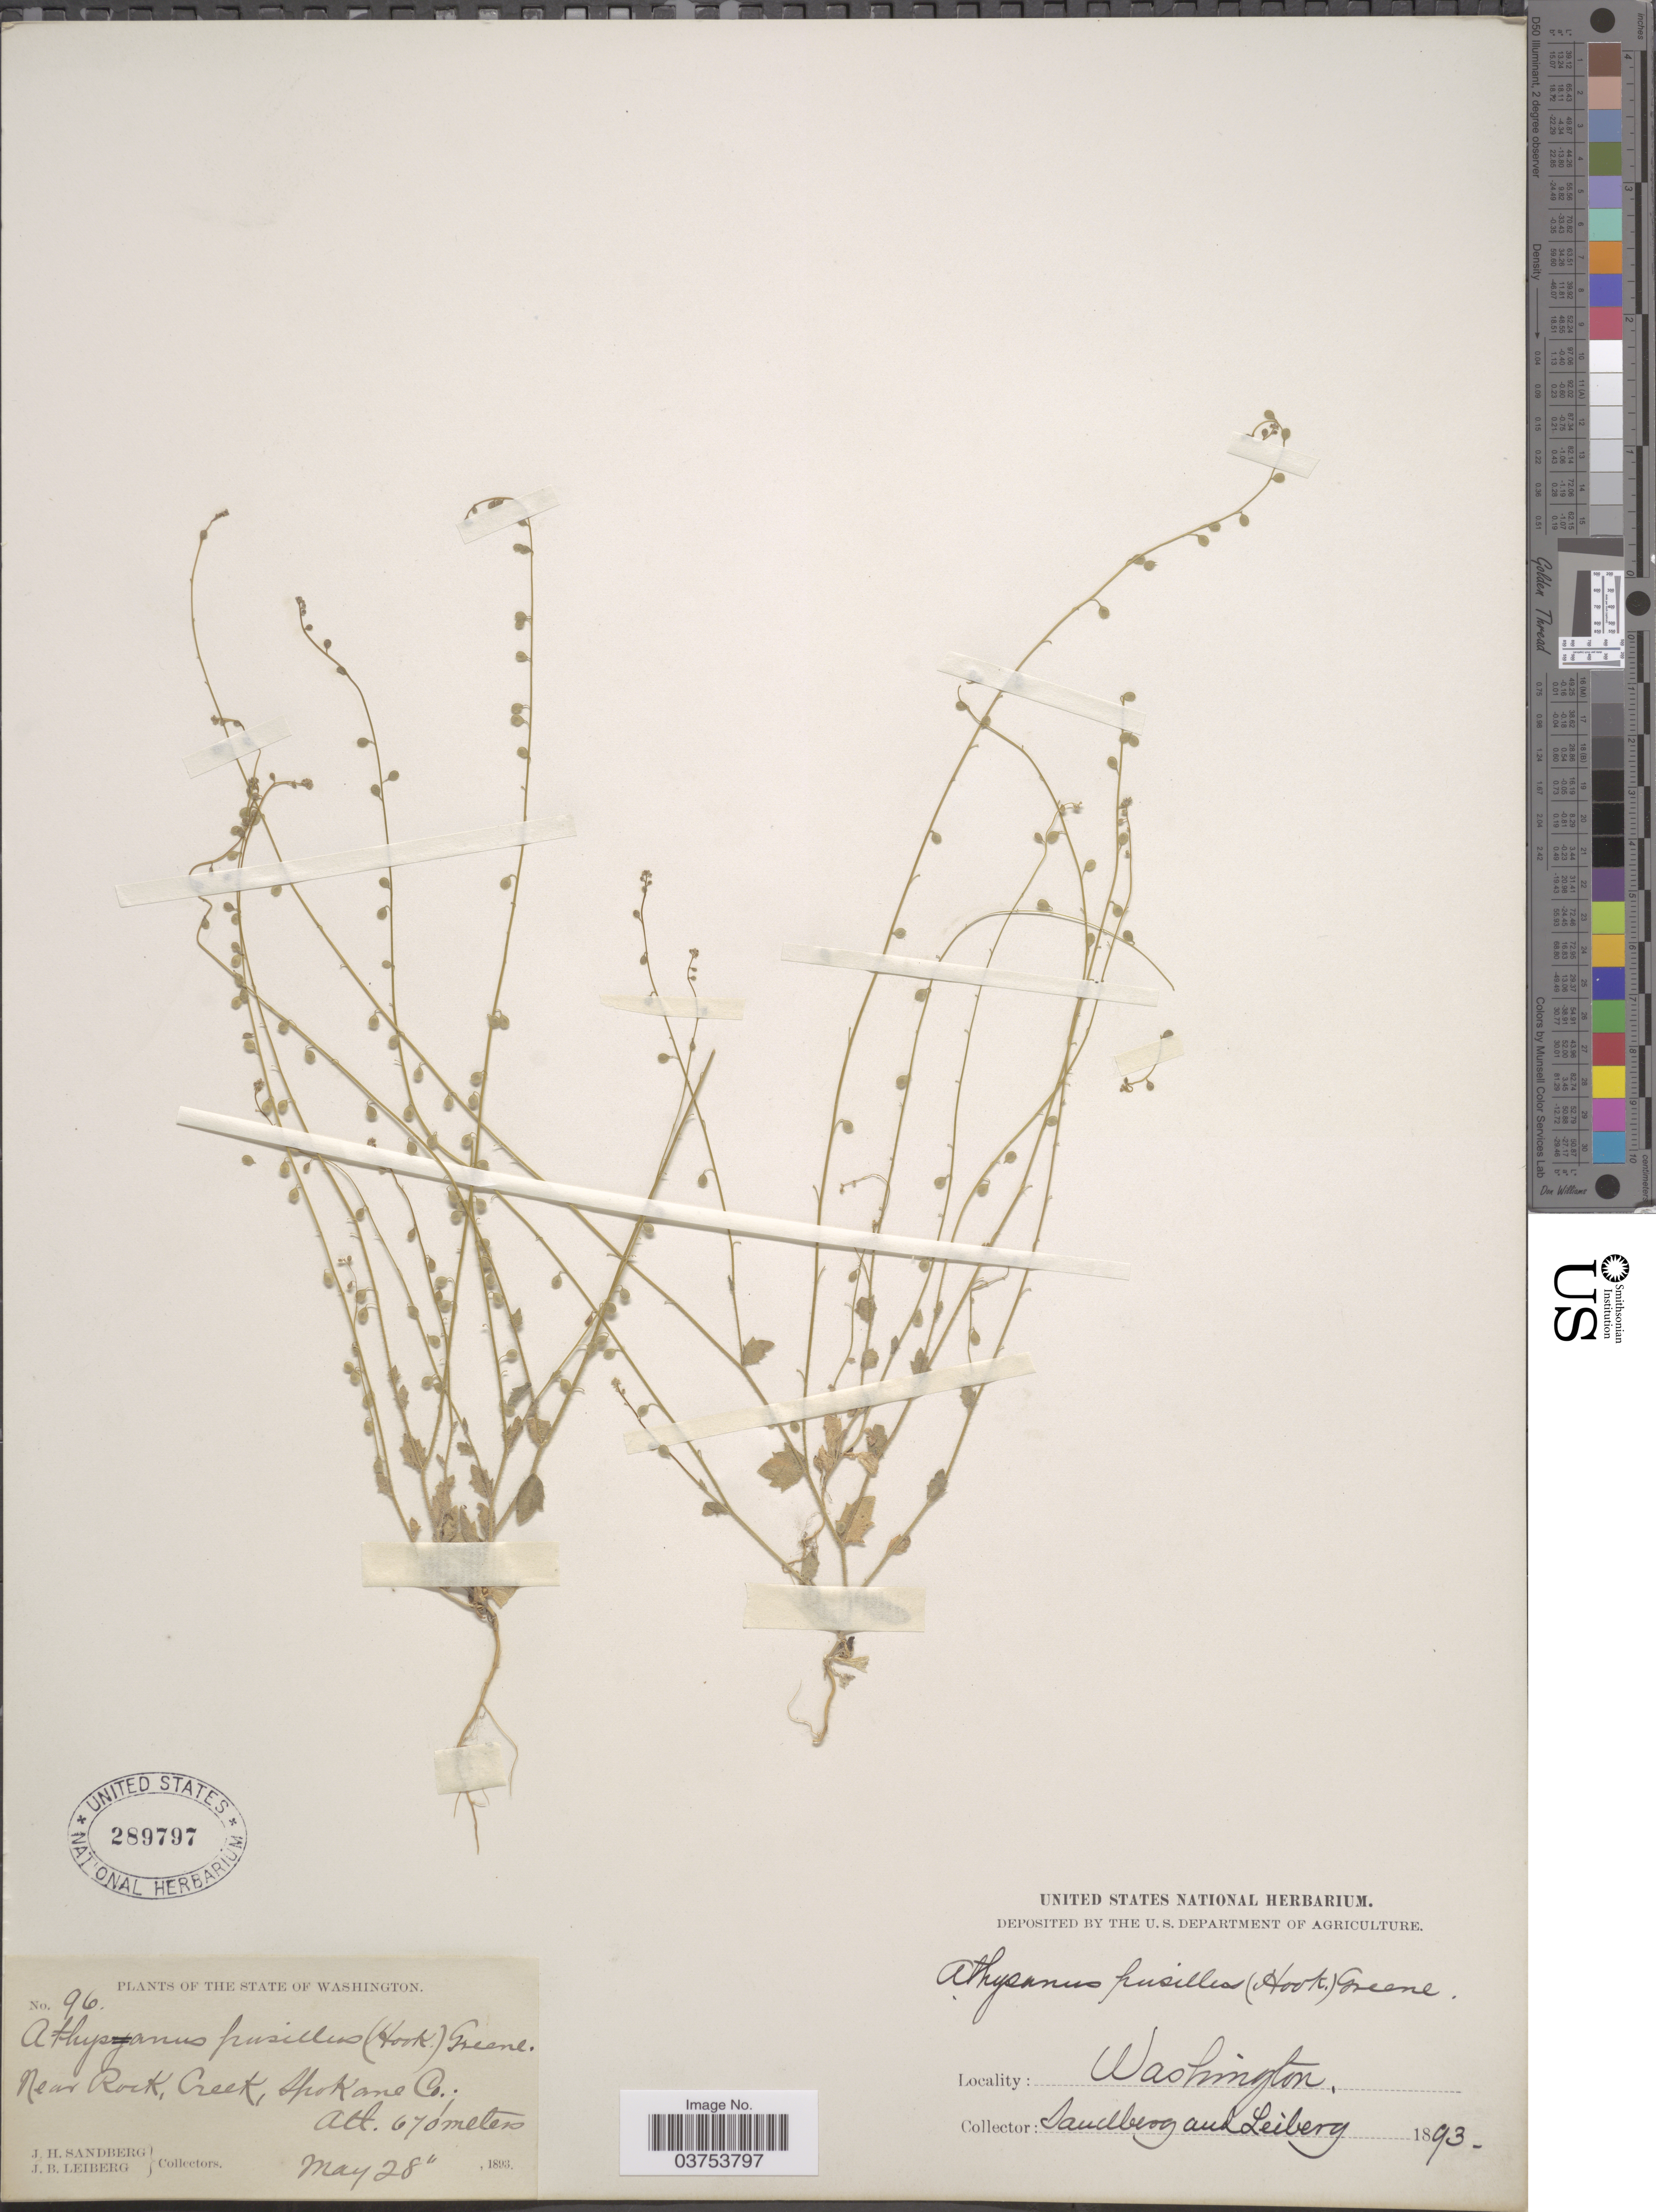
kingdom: Plantae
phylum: Tracheophyta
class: Magnoliopsida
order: Brassicales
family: Brassicaceae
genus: Athysanus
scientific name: Athysanus pusillus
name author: (Hook.) Greene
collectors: J. H. Sandberg & J. B. Leiberg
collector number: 96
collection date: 1893-05-28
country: United States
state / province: Washington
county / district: Spokane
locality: Near Rock Creek, Spokane Co.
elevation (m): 670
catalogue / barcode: US 289797